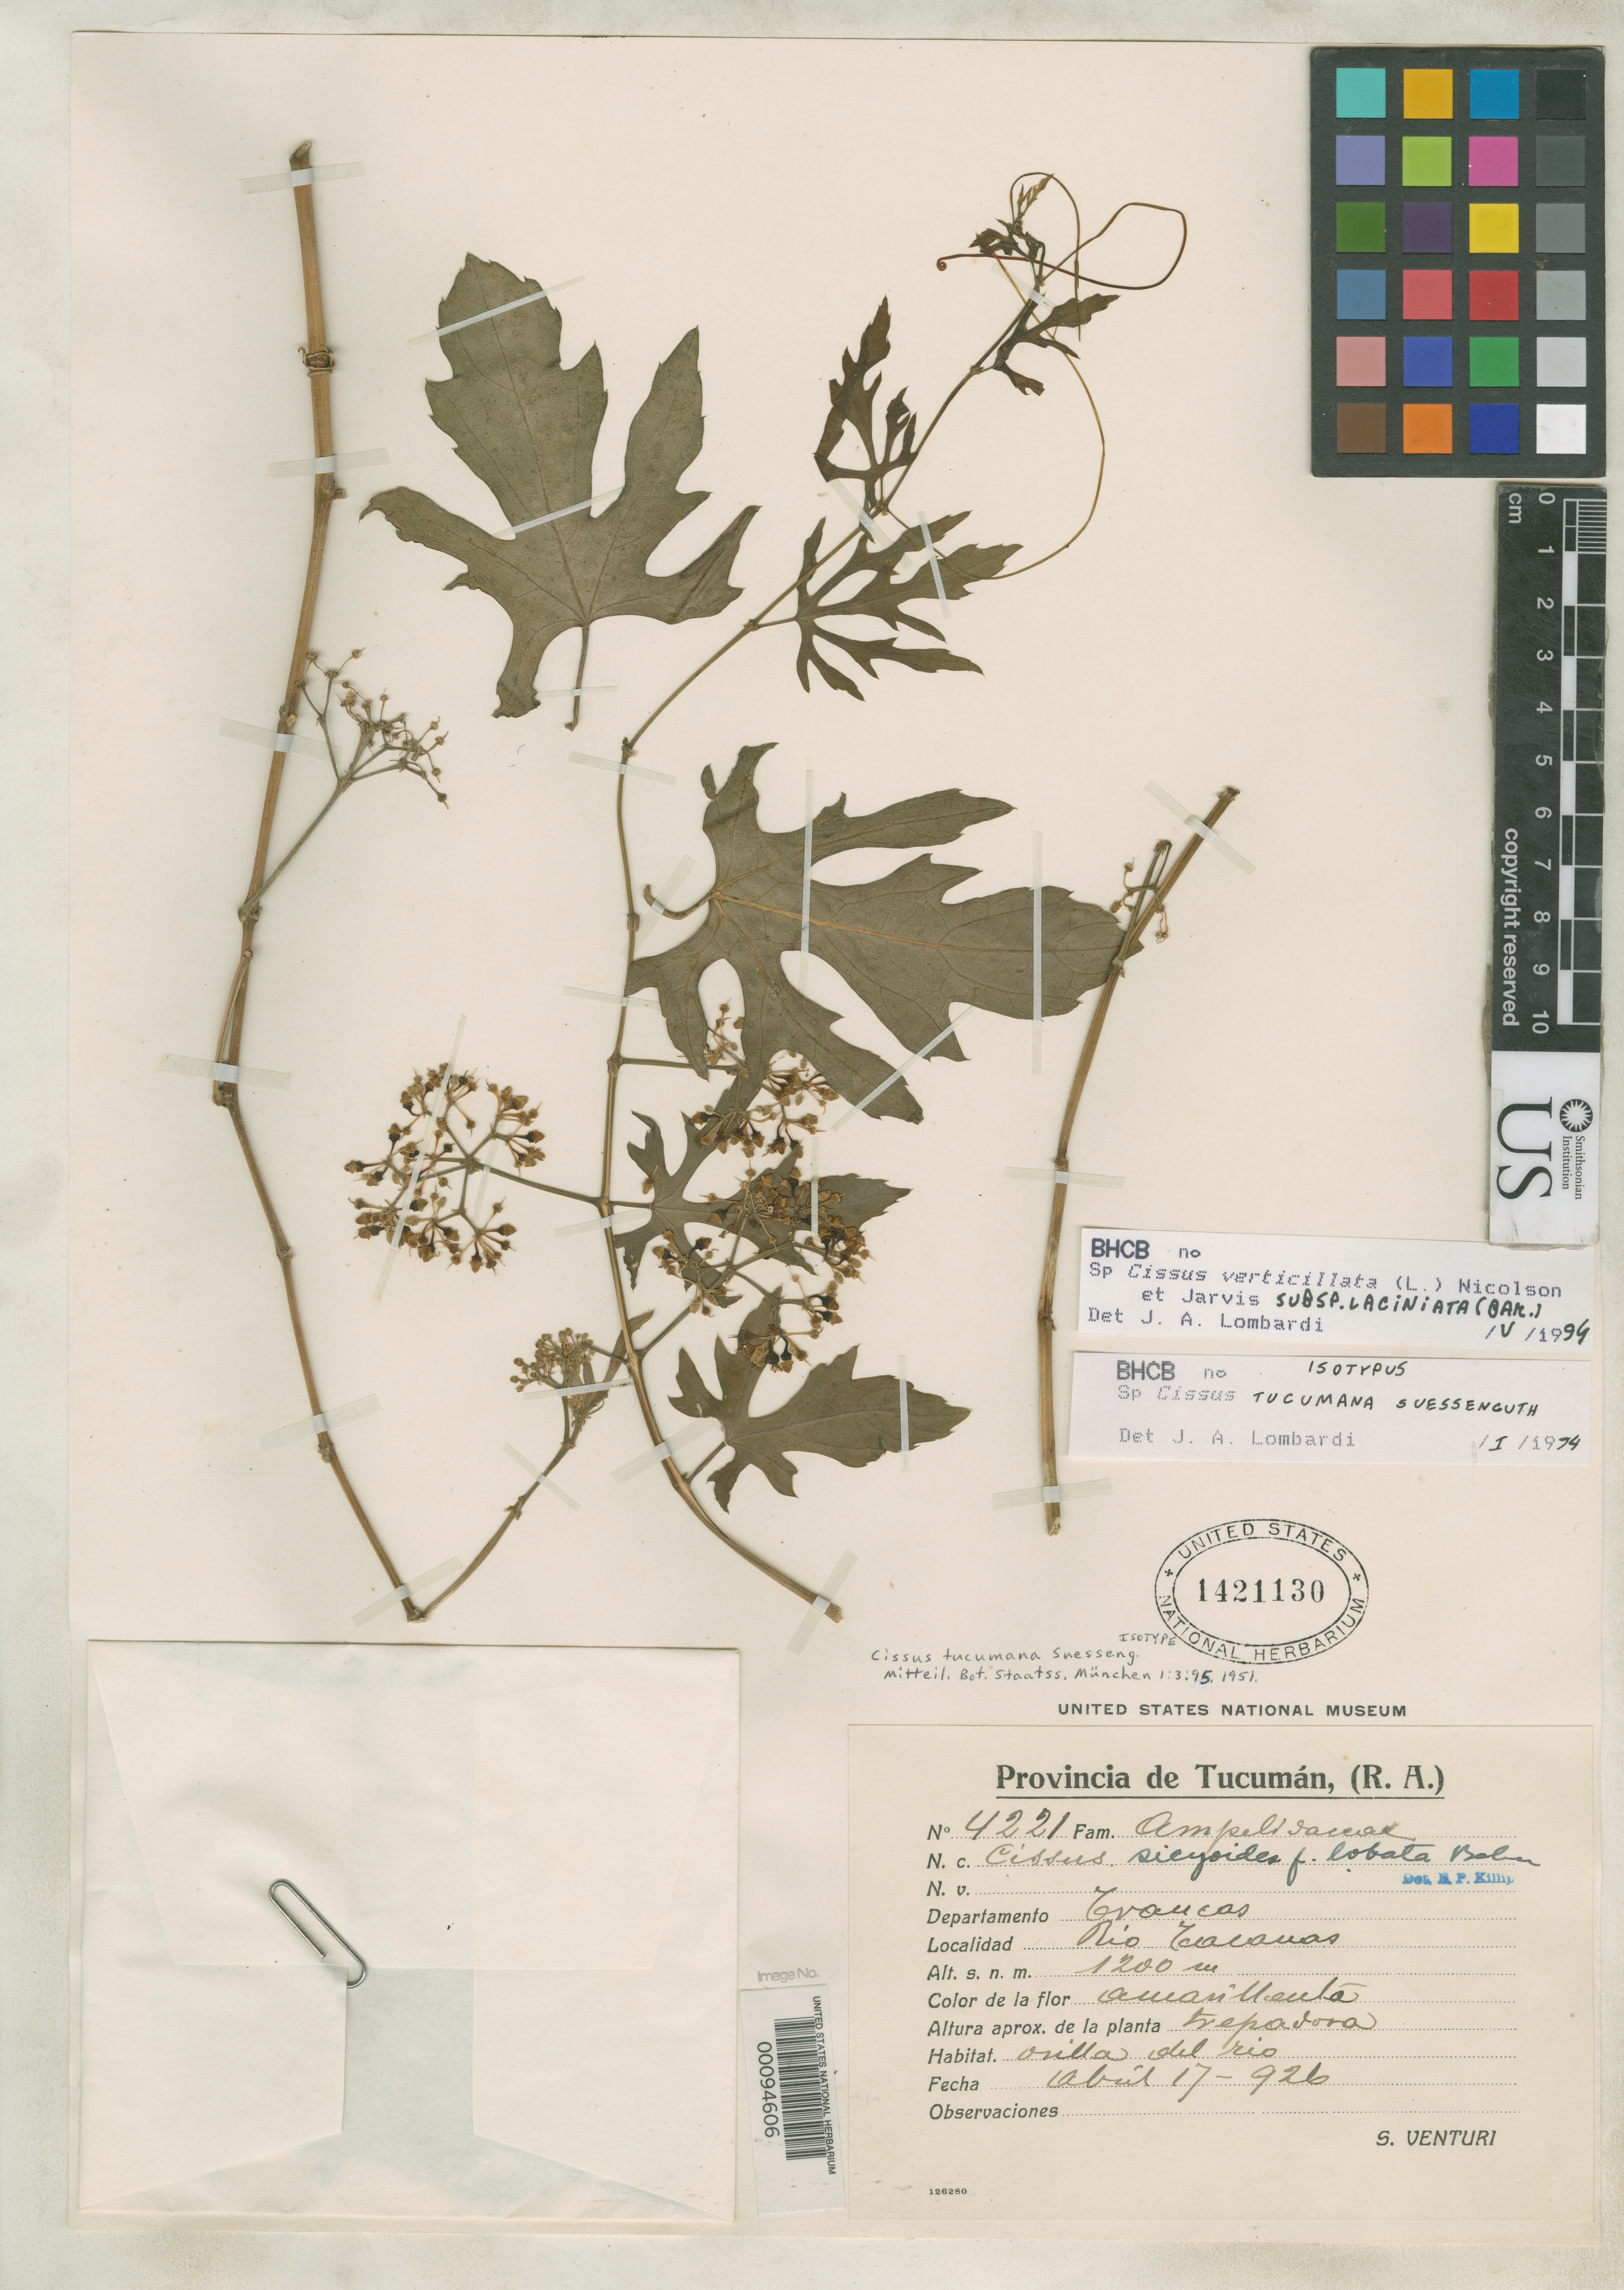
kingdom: Plantae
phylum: Tracheophyta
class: Magnoliopsida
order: Vitales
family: Vitaceae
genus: Cissus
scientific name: Cissus tucumana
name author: Suess.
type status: Isotype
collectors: S. Venturi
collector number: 4221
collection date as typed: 17 Apr 1926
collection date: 1926-04-17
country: Argentina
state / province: Tucumán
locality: Rio Tranccas, Trancas.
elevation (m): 1200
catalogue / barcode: US 1421130